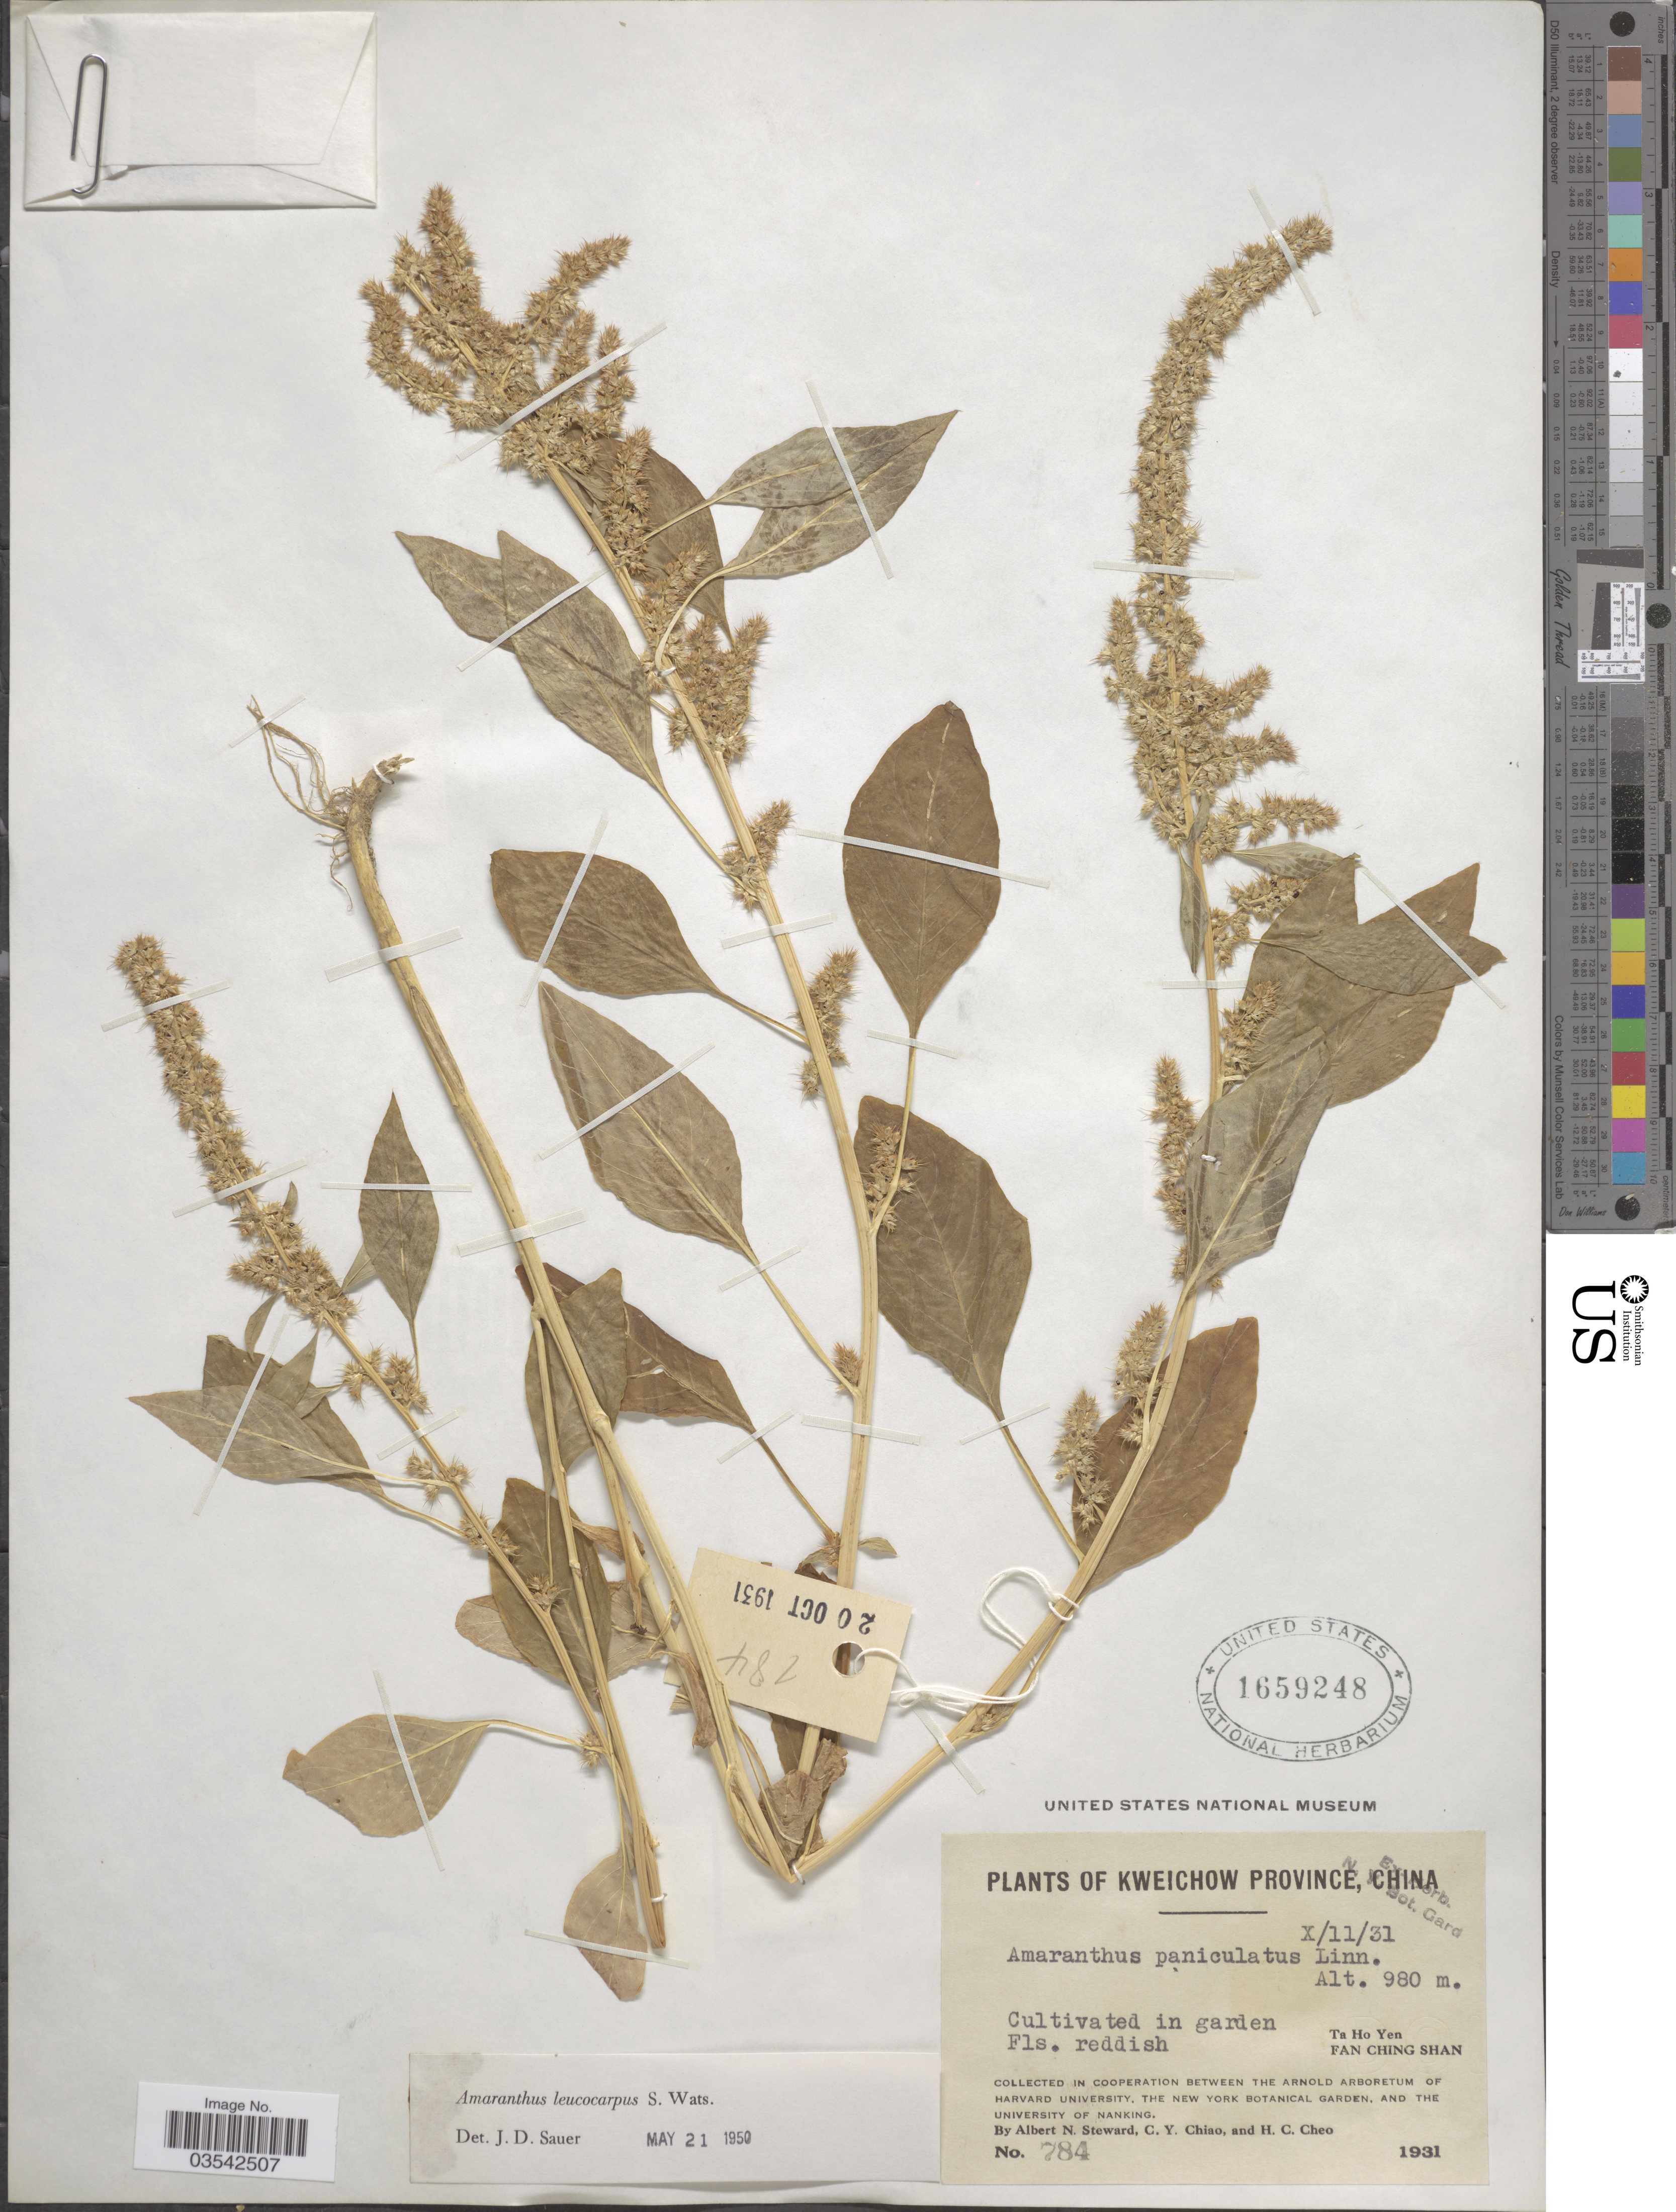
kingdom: Plantae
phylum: Tracheophyta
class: Magnoliopsida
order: Caryophyllales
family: Amaranthaceae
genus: Amaranthus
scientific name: Amaranthus leucocarpus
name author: S. Watson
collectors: A. N. Steward, C. Y. Chiao & H. Cheo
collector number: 784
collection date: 1931-10-11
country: China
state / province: Guizhou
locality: Kweichow Province. In Garden. Ta Ho Yen. Fan Ching Shan.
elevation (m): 980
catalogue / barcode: US 1659248